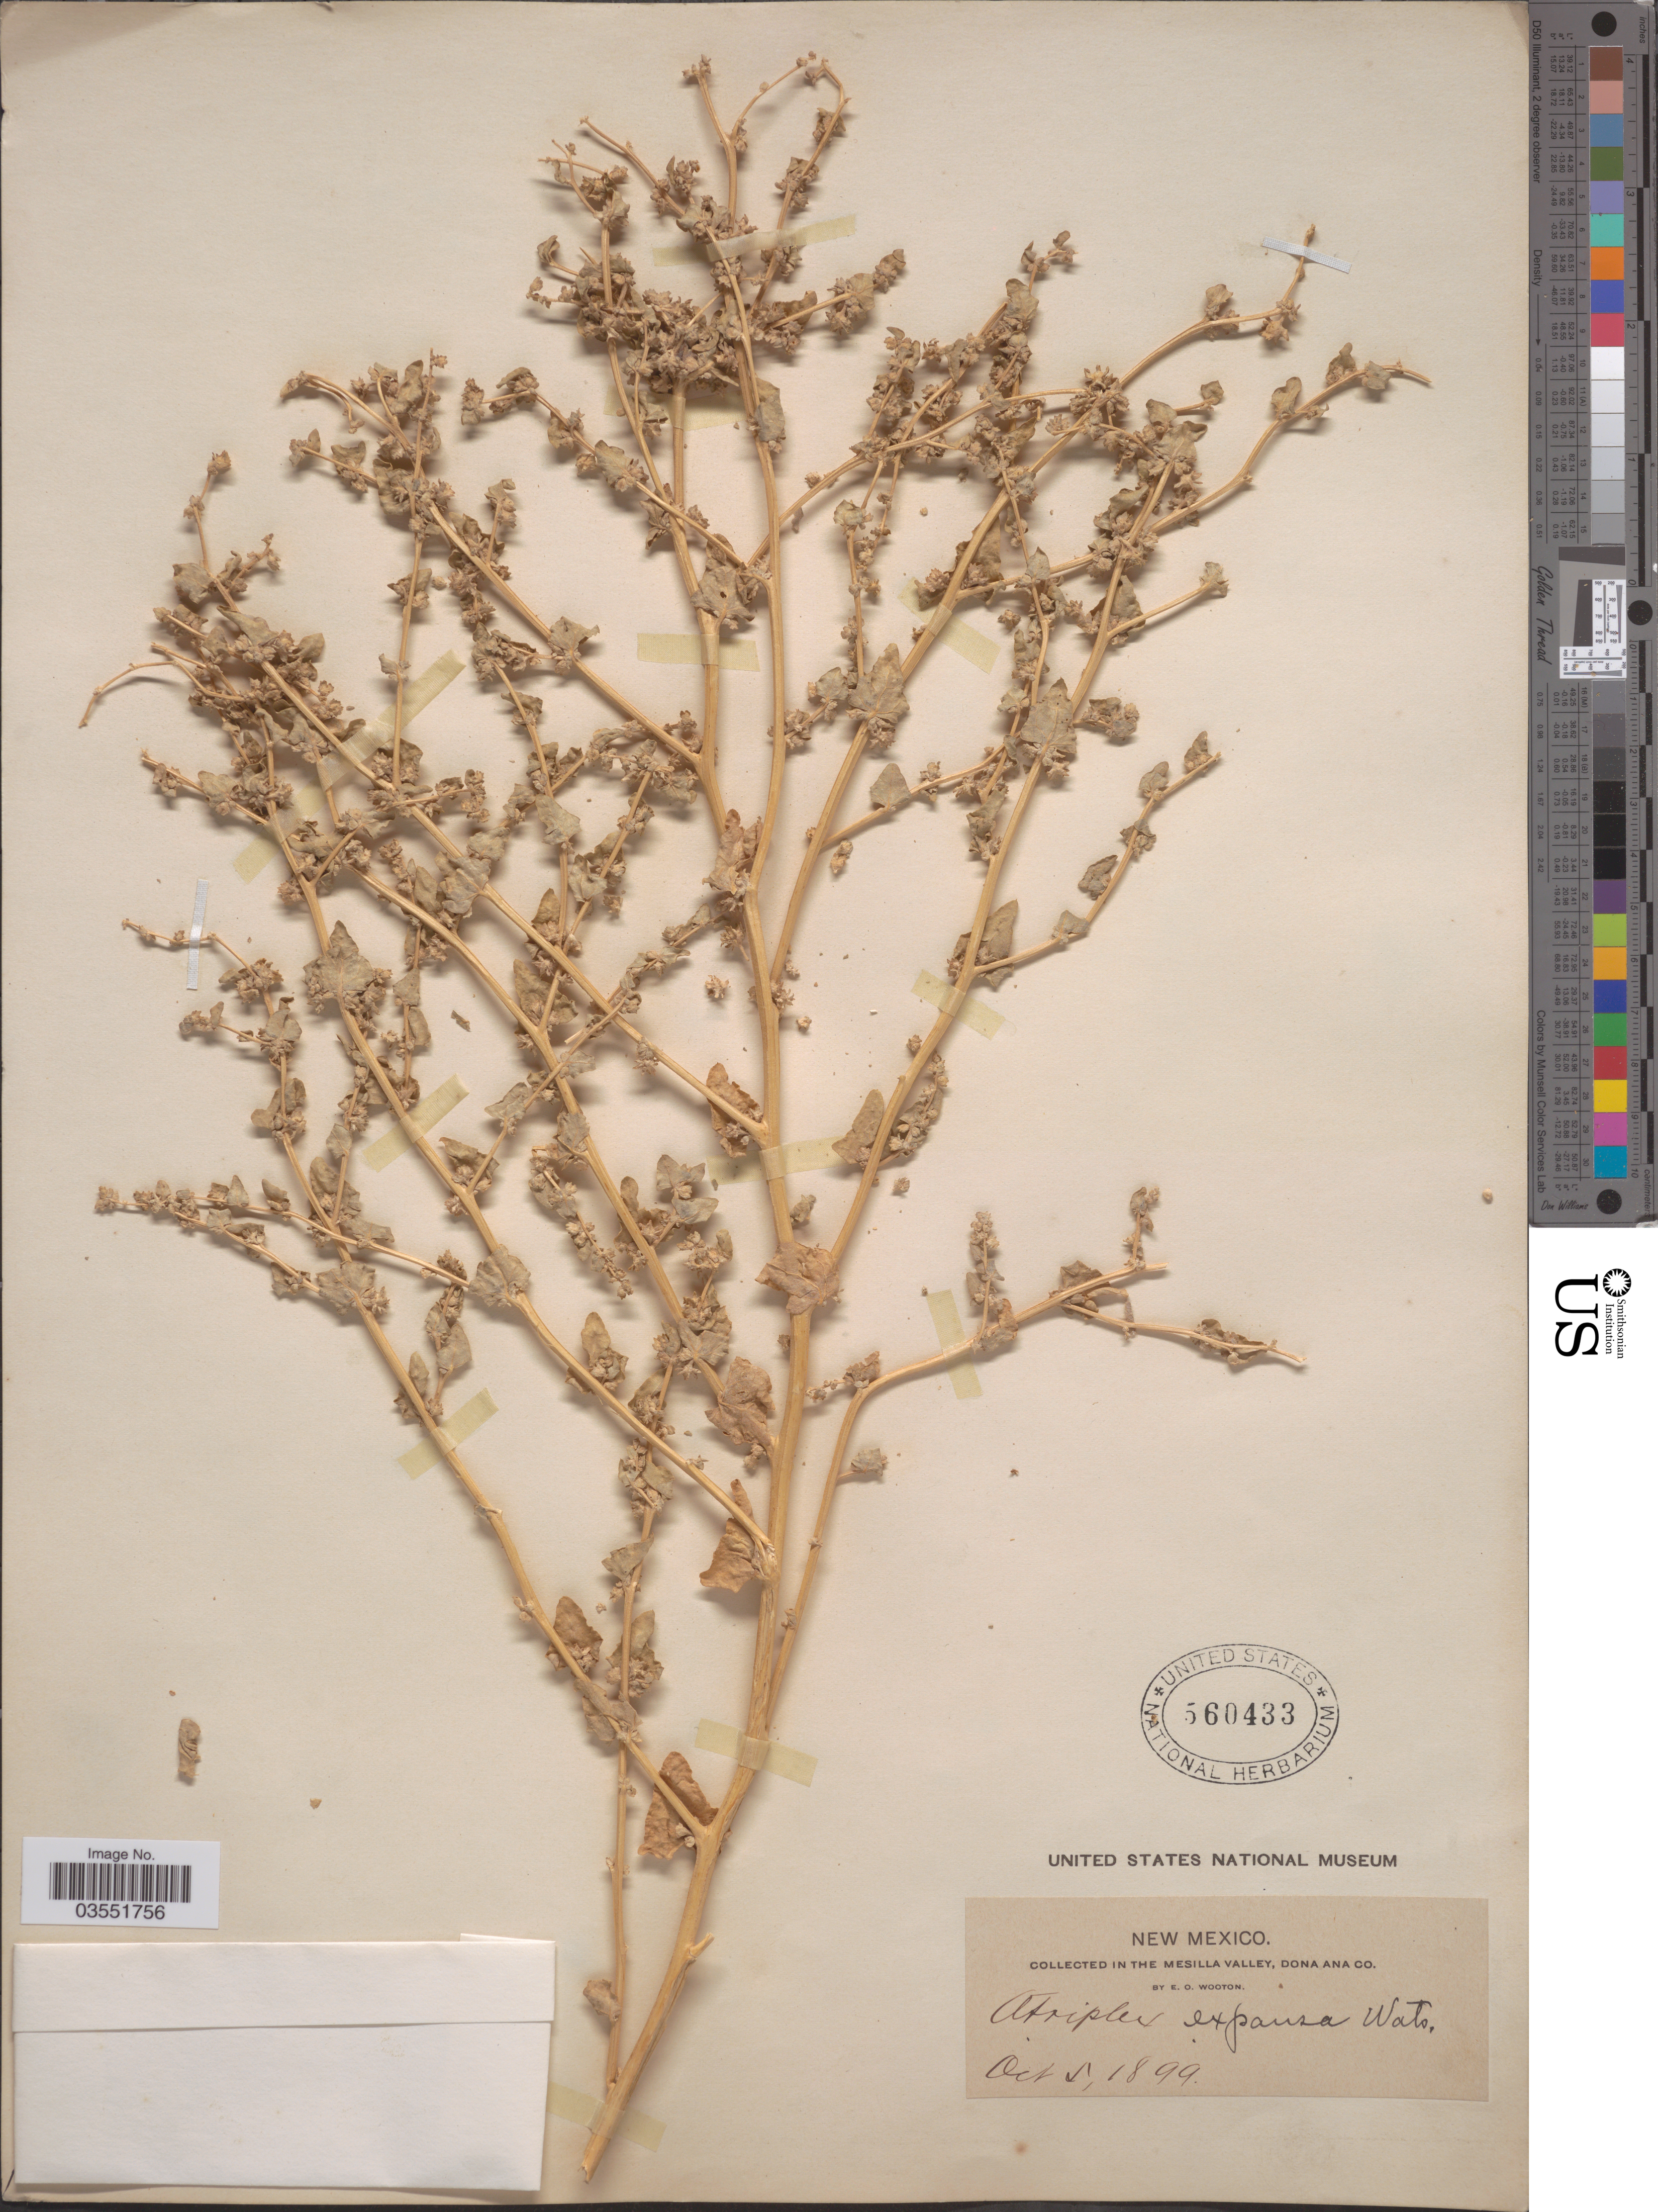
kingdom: Plantae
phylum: Tracheophyta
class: Magnoliopsida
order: Caryophyllales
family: Amaranthaceae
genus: Atriplex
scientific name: Atriplex expansa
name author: S. Watson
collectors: E. O. Wooton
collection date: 1899-10-05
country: United States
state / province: New Mexico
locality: In the Mesilla Valley, Dona Ana Co.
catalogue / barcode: US 560433